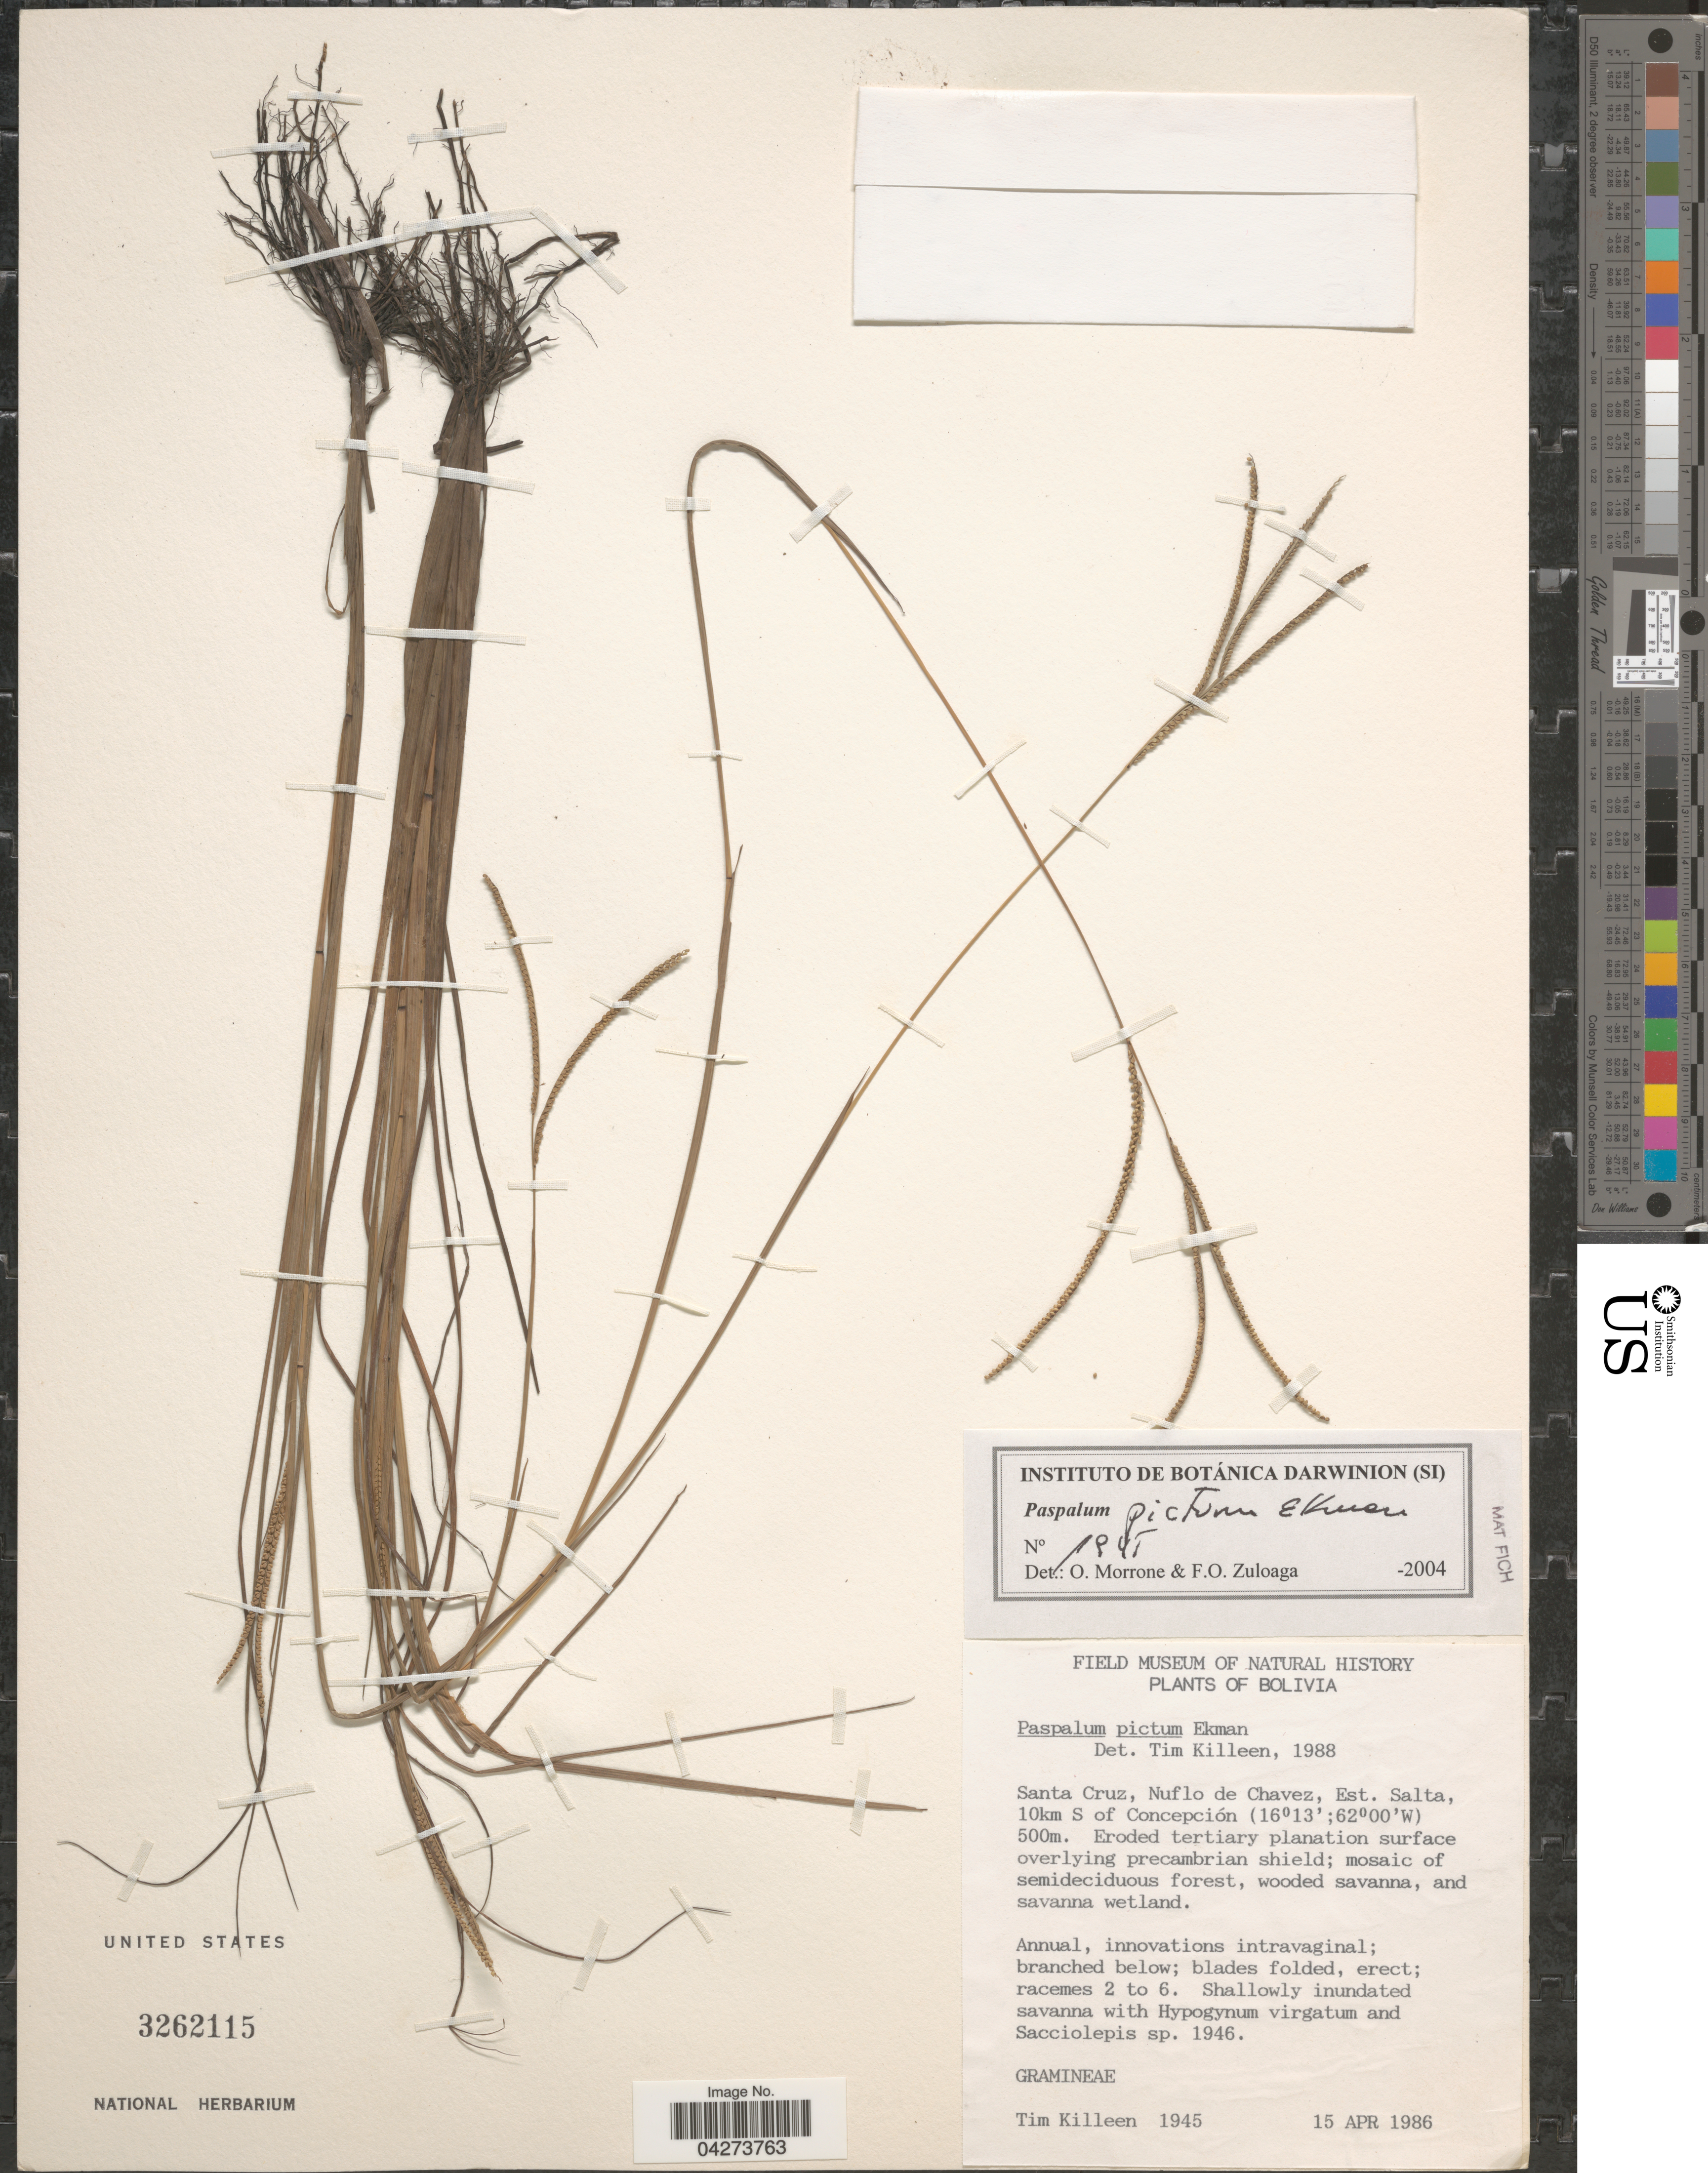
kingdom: Plantae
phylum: Tracheophyta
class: Liliopsida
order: Poales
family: Poaceae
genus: Paspalum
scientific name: Paspalum pictum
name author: Ekman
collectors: T. J. Killeen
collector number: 1945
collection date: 1986-04-15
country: Bolivia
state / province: Santa Cruz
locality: Santa Cruz, Nuflo de Chavez, Est. Salta, 10km S of Concepción.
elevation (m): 500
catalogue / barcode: US 3262115